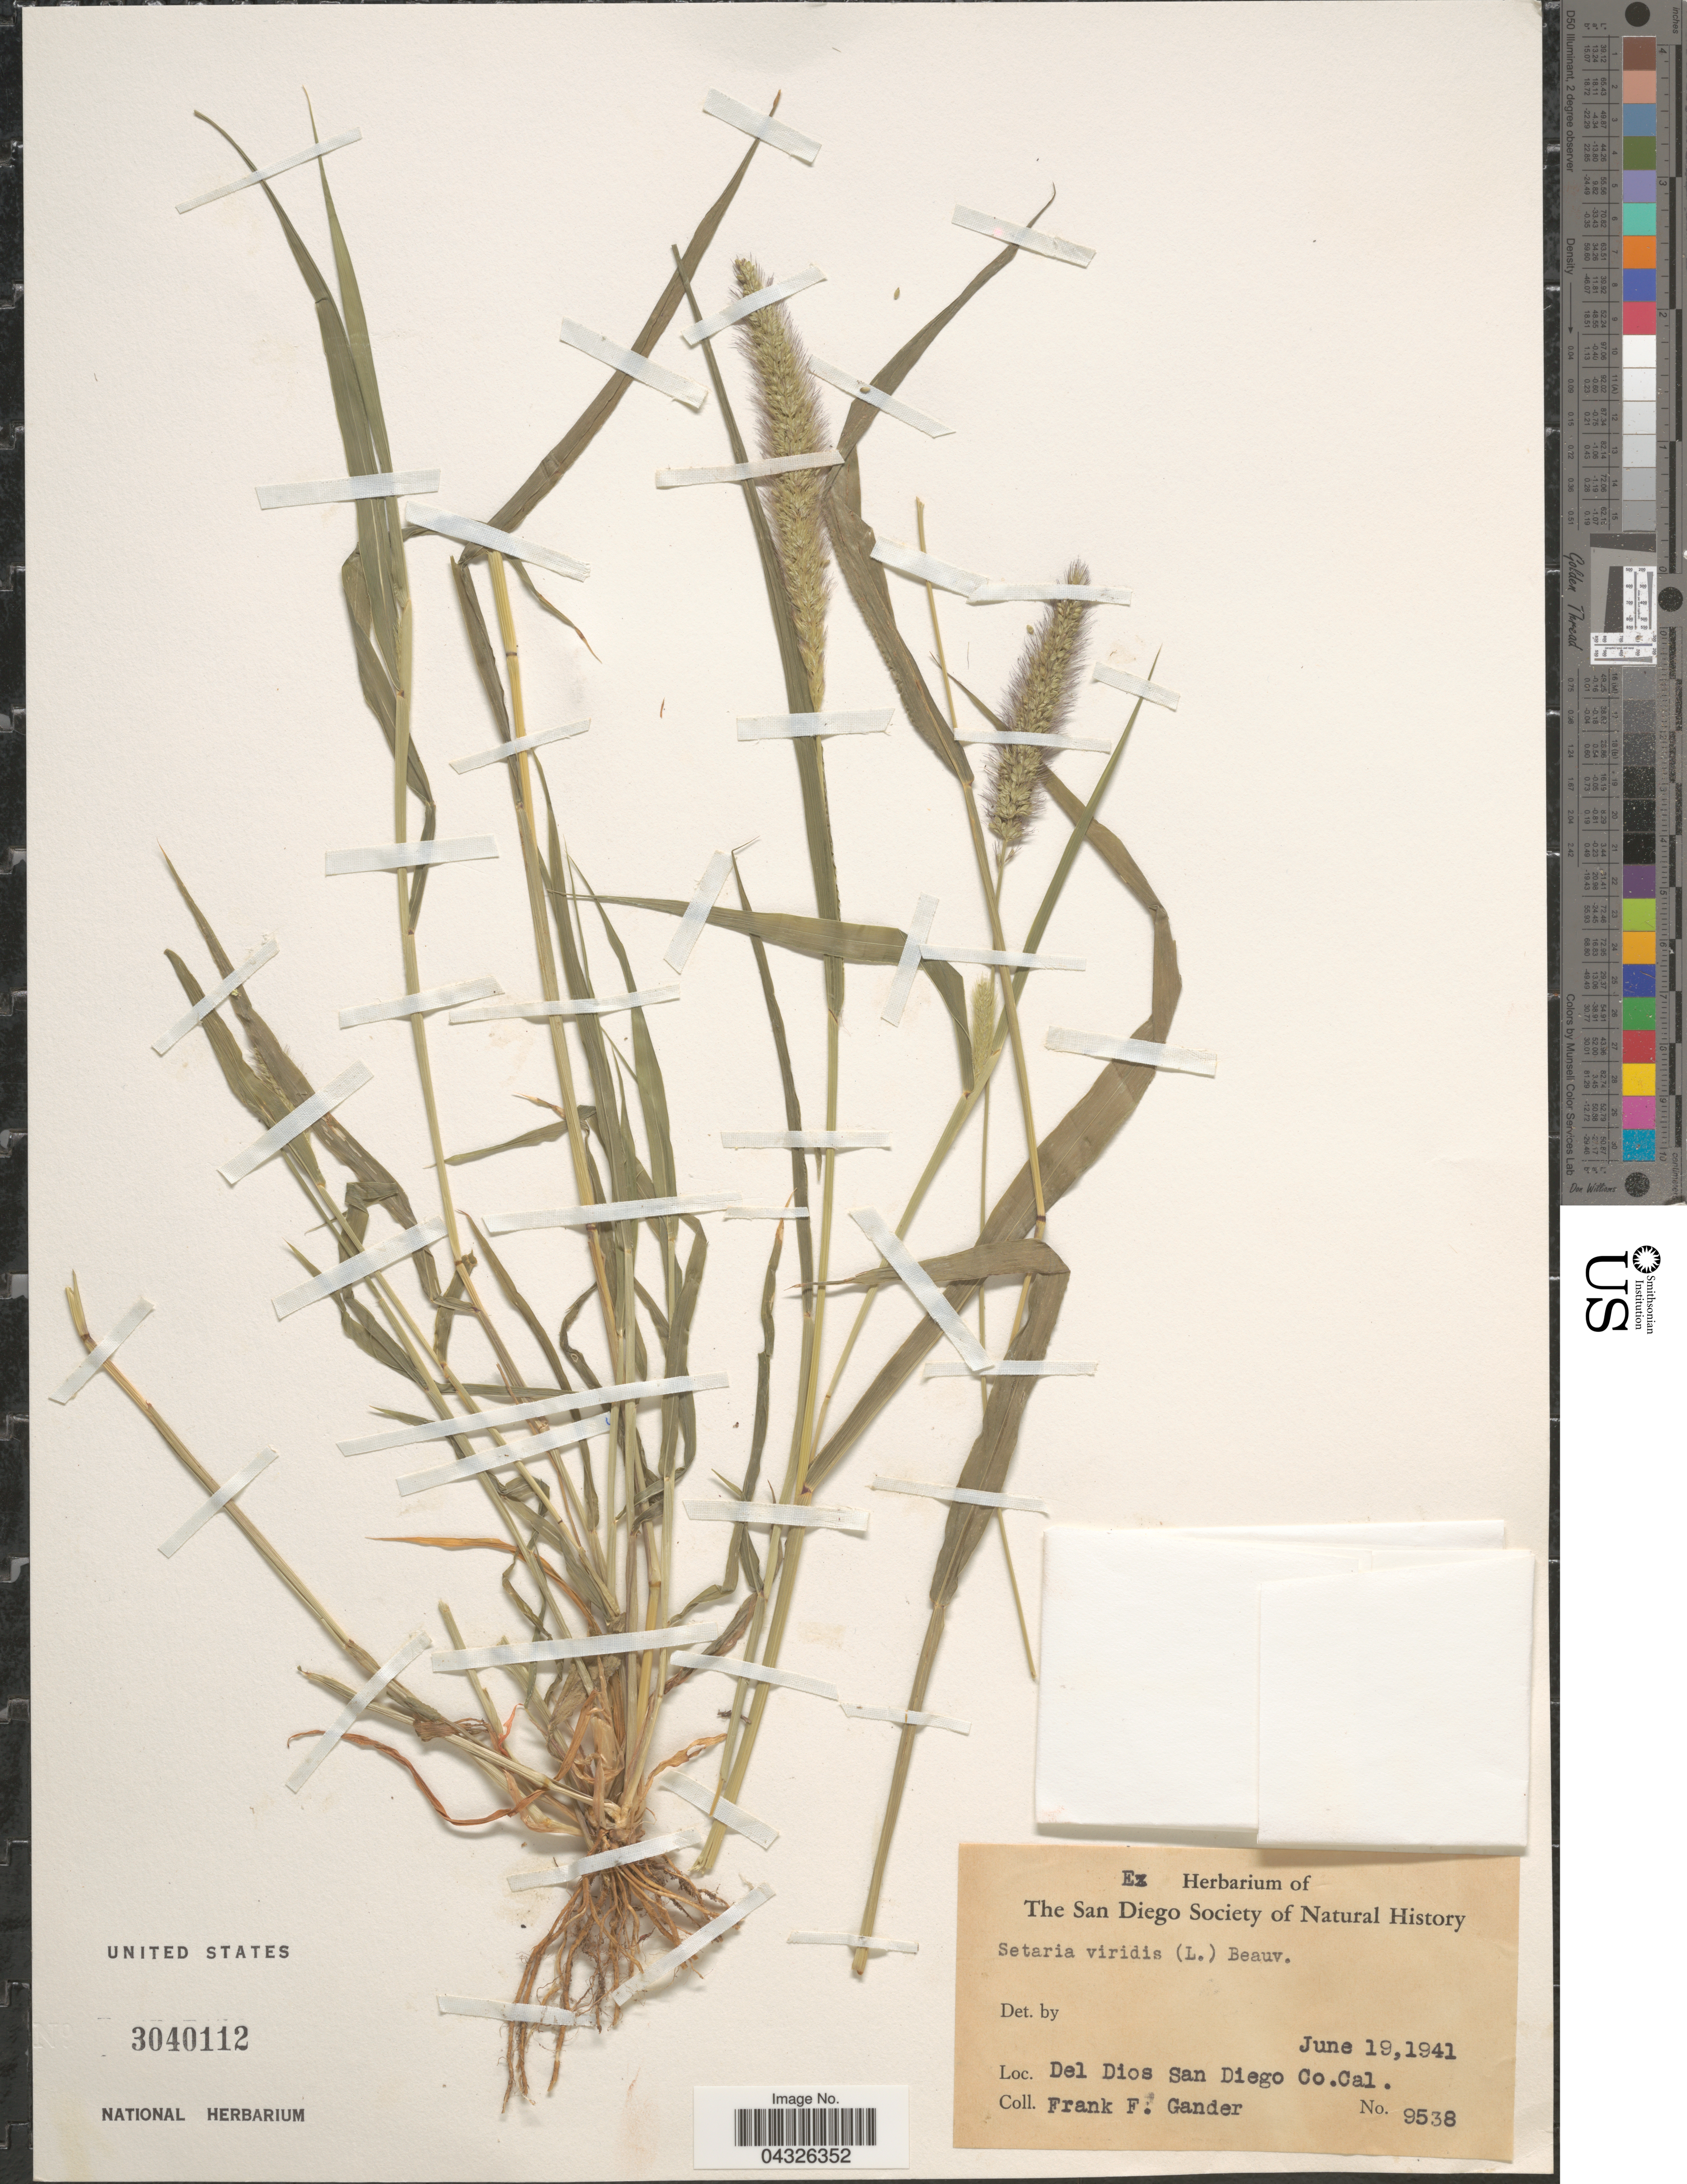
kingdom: Plantae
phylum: Tracheophyta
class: Liliopsida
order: Poales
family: Poaceae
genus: Setaria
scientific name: Setaria viridis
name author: (L.) P. Beauv.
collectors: F. Gander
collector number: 9538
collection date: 1941-06-19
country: United States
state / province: California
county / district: San Diego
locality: Del Dios San Diego Co.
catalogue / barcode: US 3040112